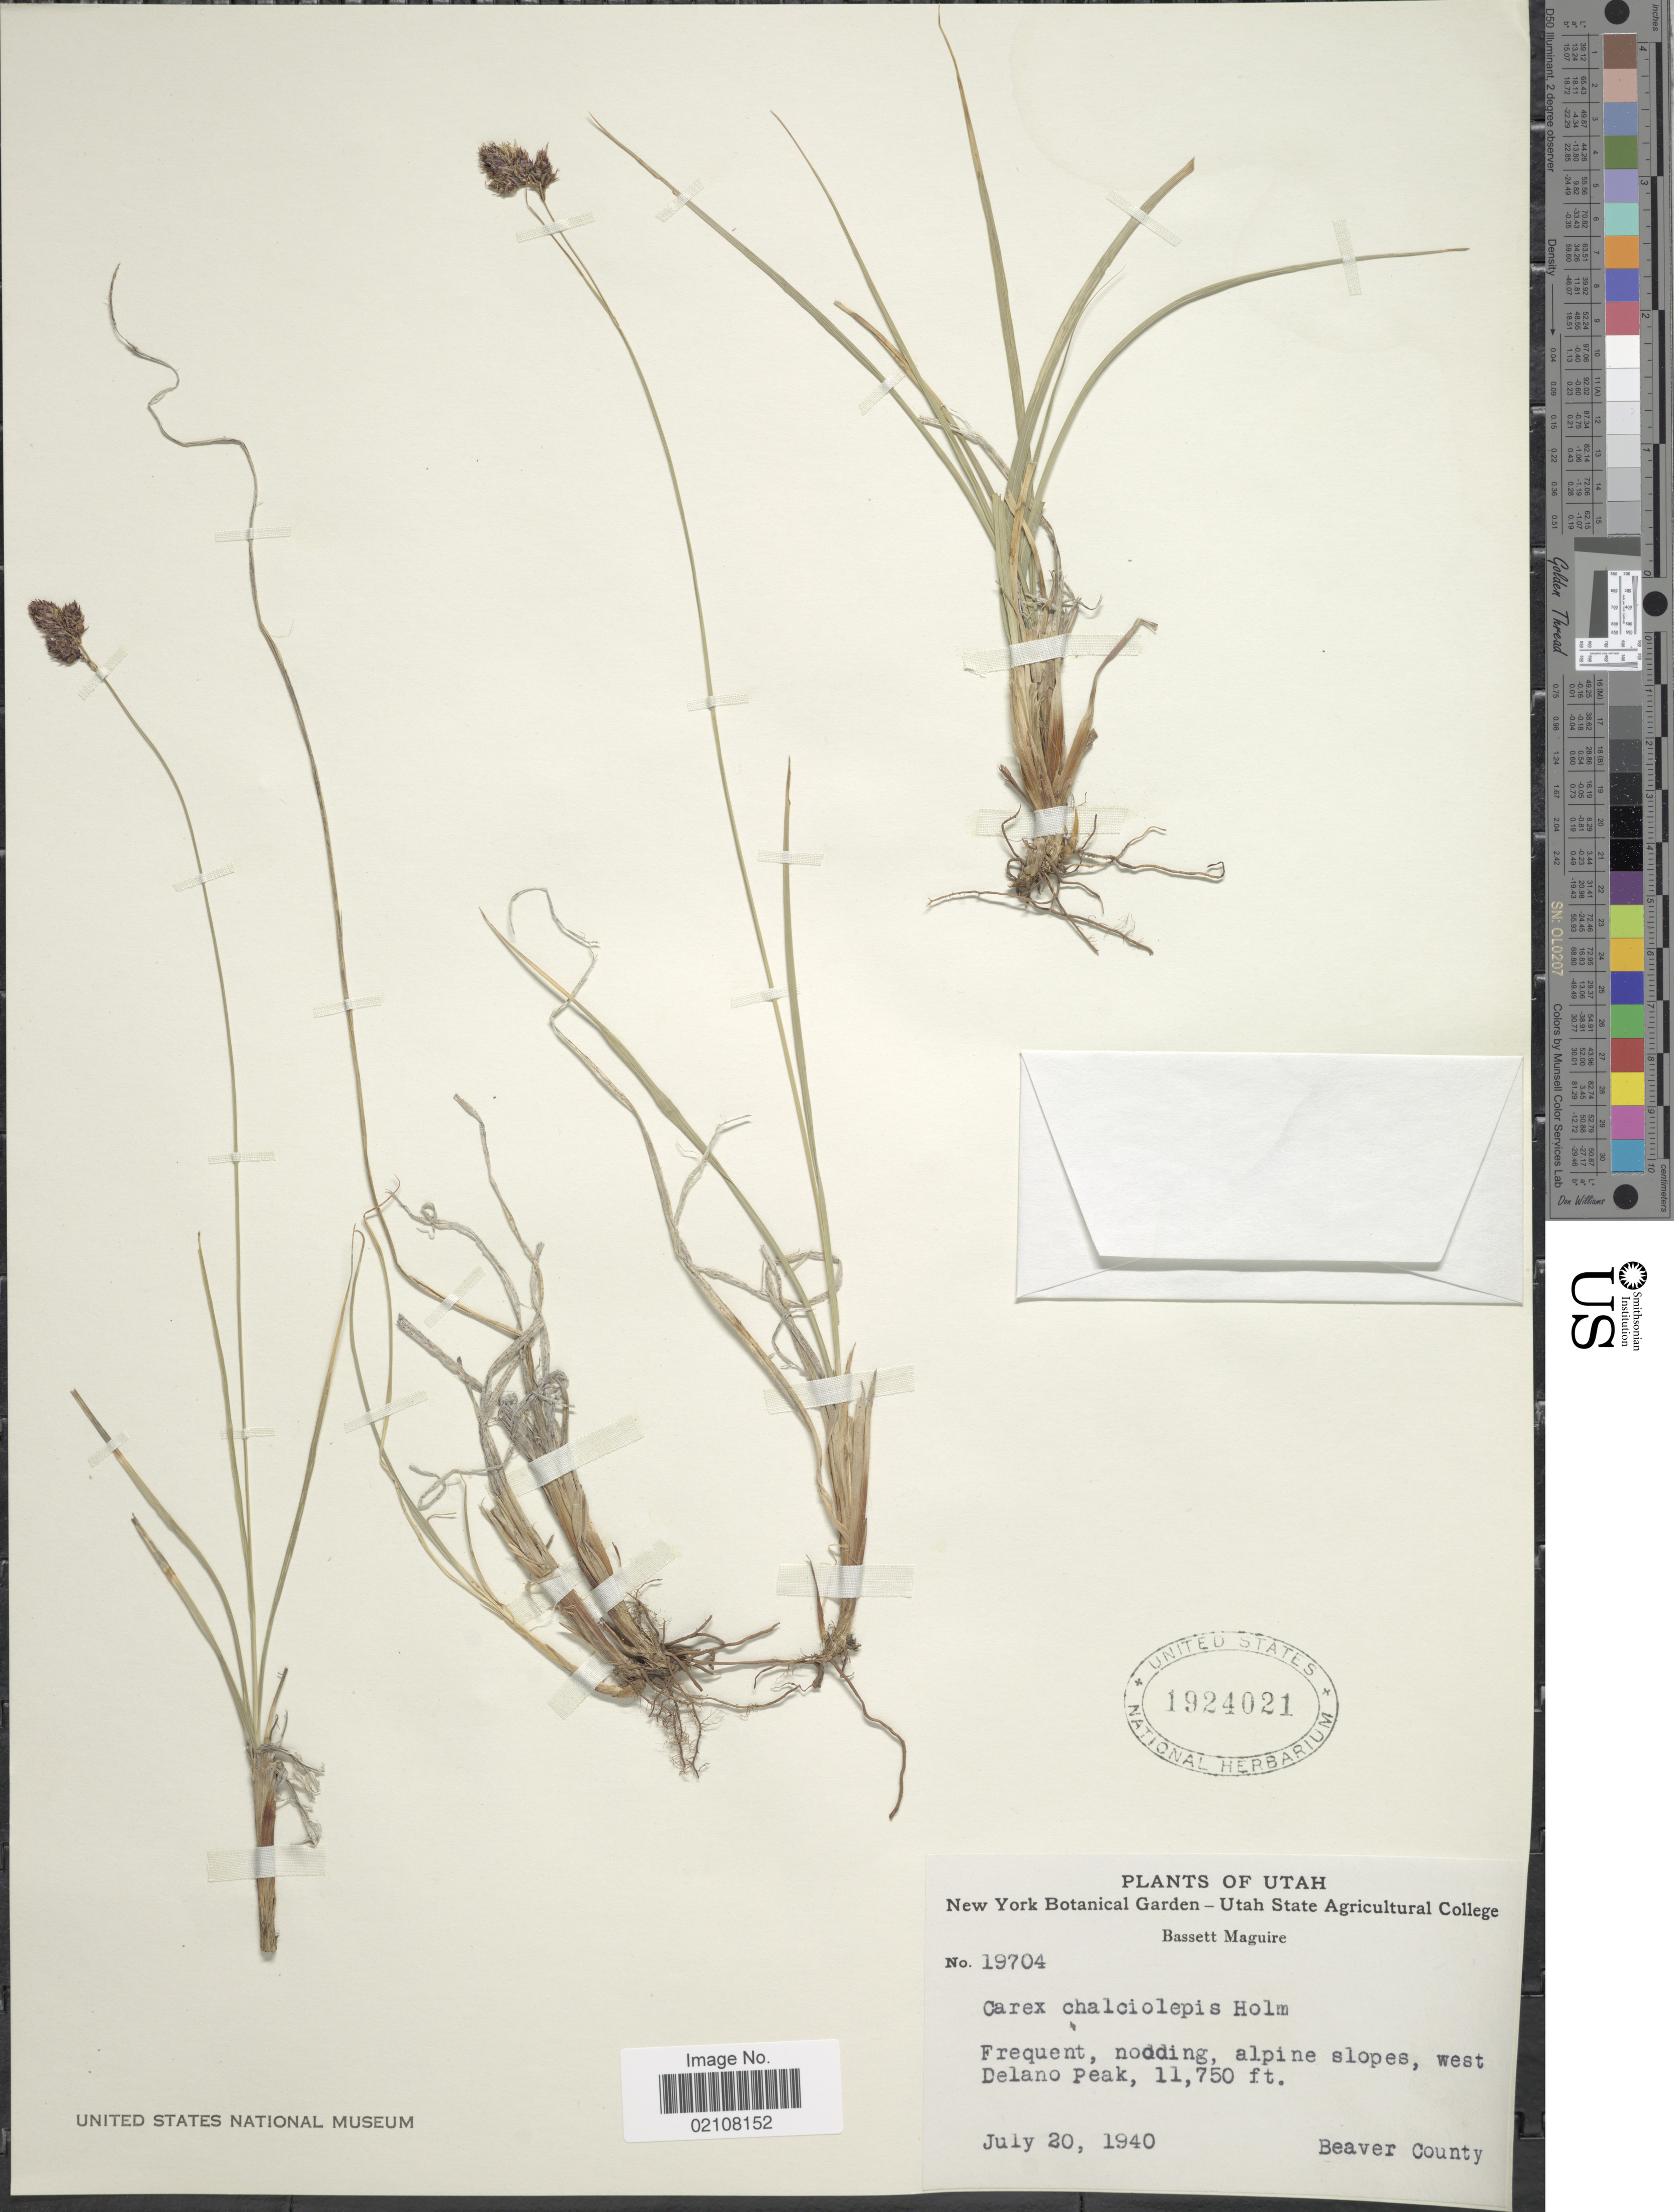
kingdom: Plantae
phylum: Tracheophyta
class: Liliopsida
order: Poales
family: Cyperaceae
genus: Carex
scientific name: Carex chalciolepis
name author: Holm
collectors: B. Maguire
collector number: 19704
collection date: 1940-07-20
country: United States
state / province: Utah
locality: Frequent, nodding, alpine slopes, west Delano Peak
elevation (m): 3581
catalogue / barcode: US 1924021